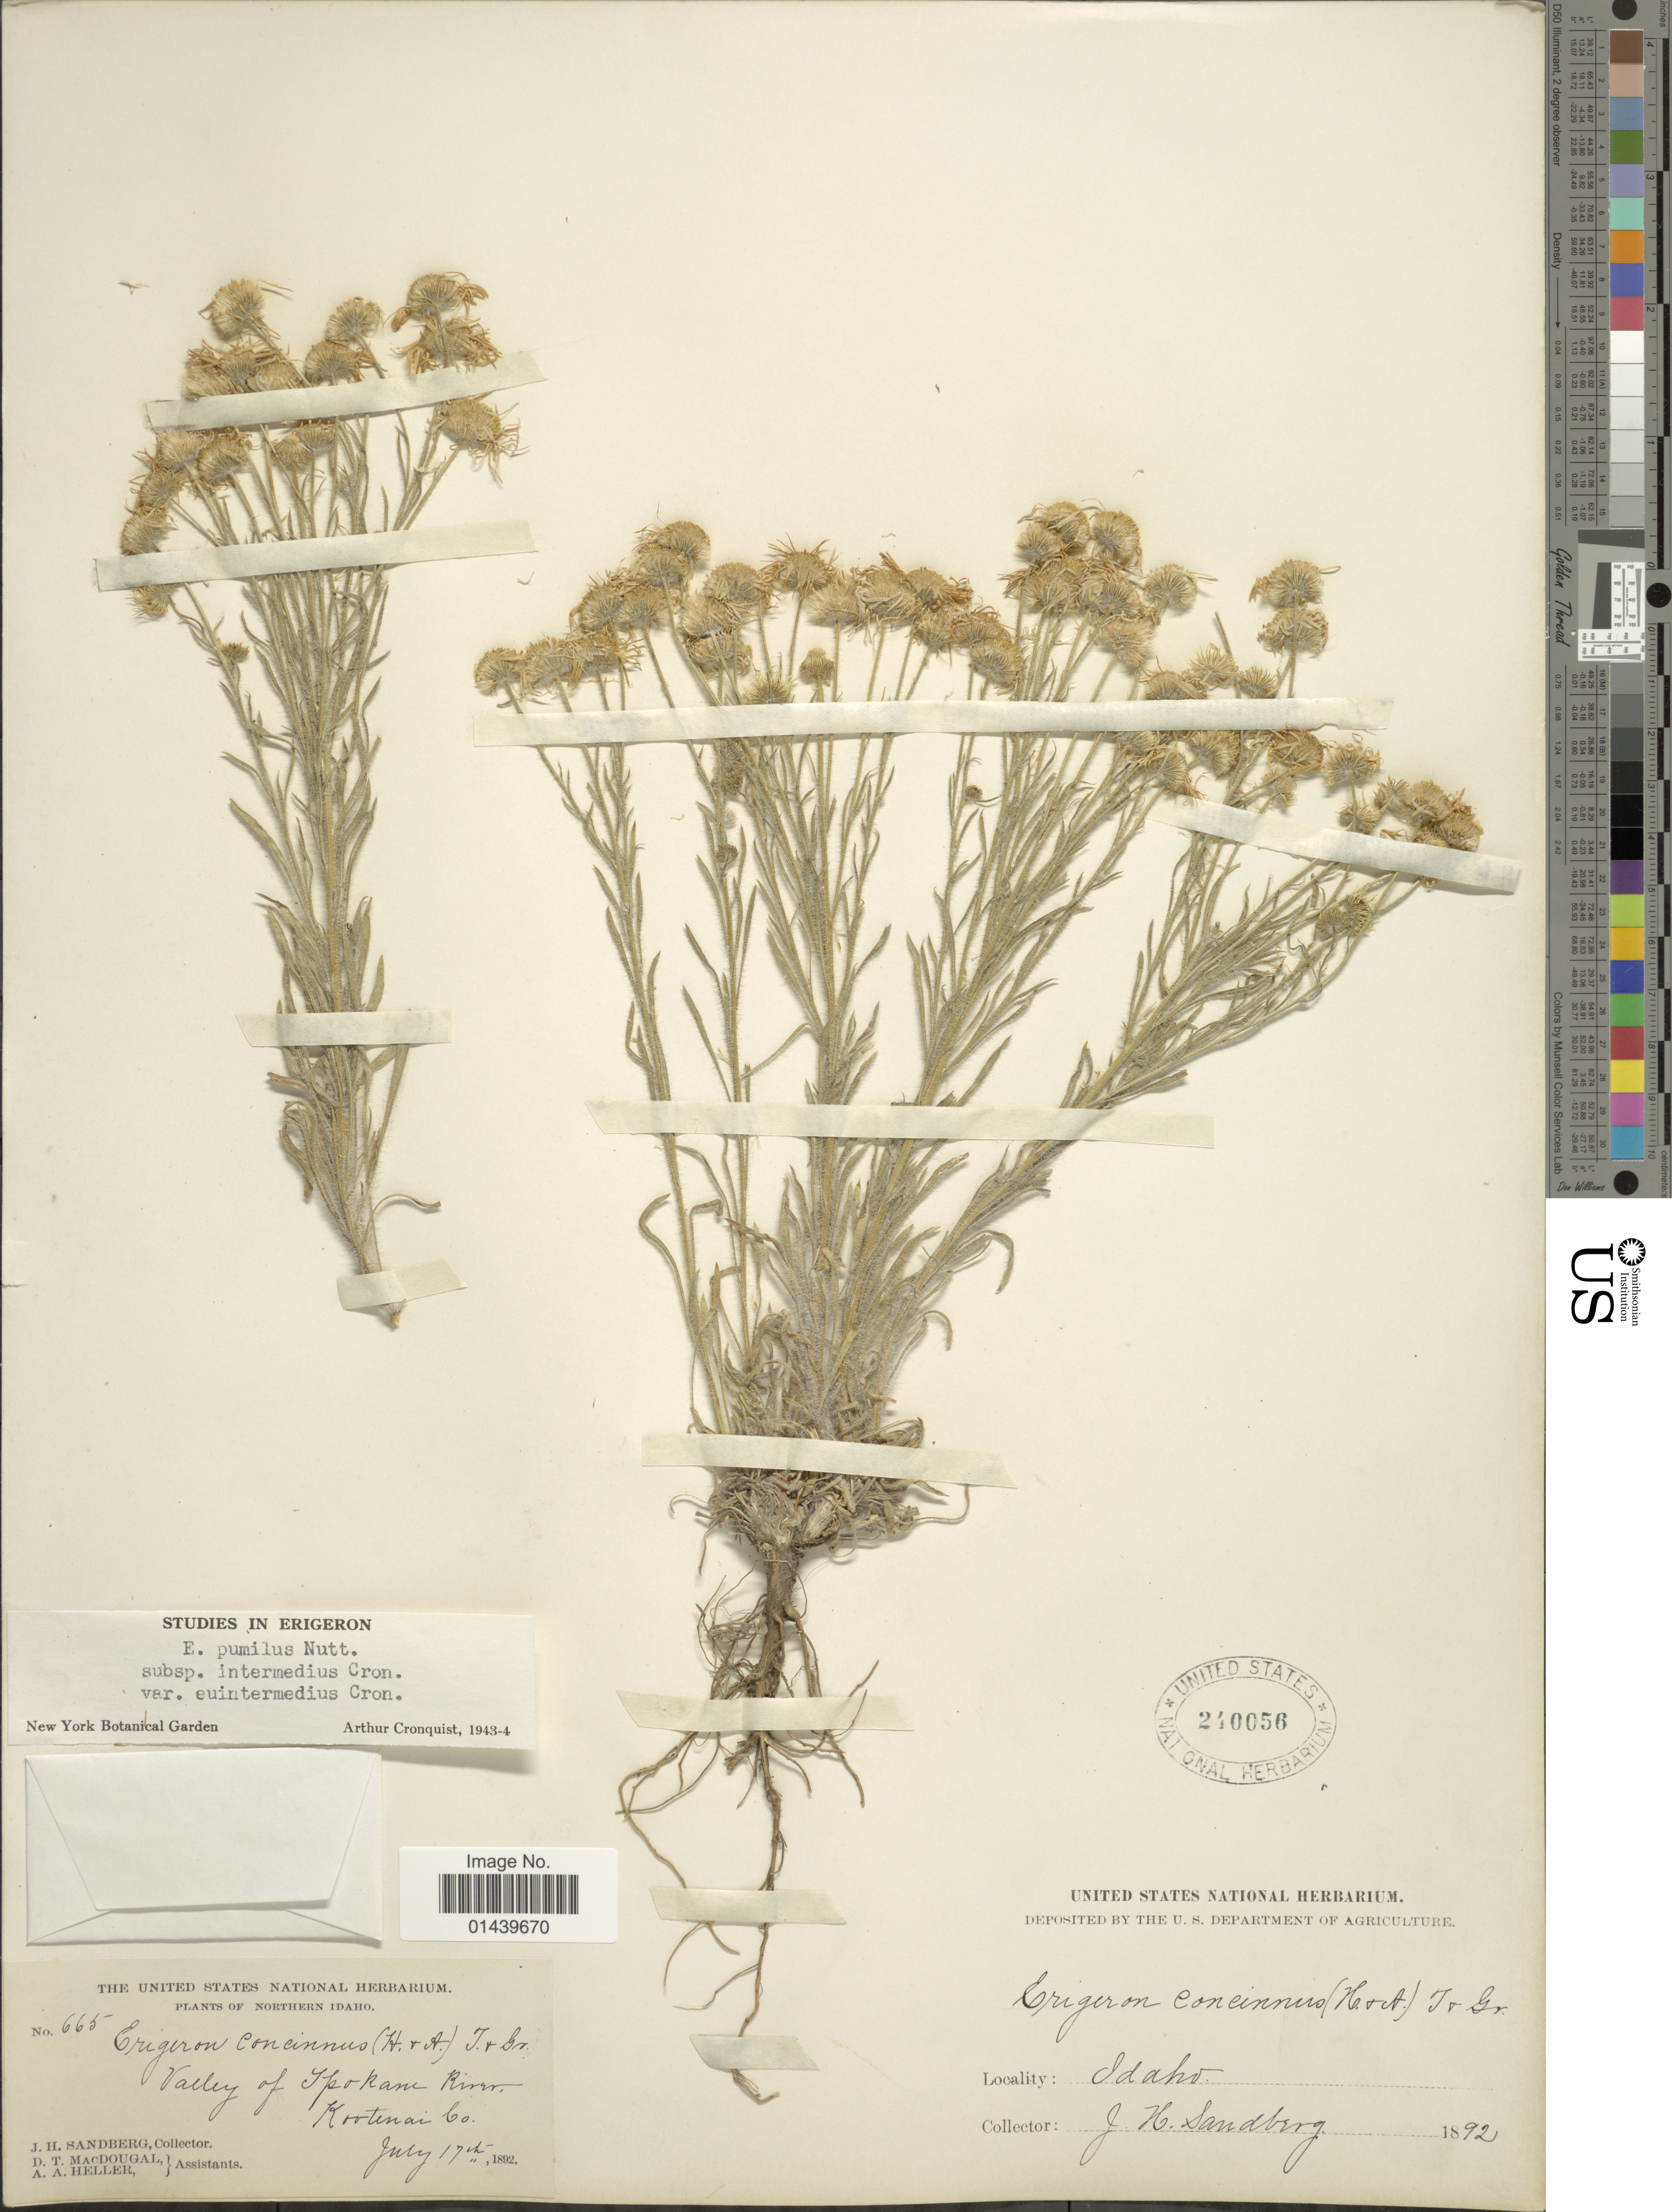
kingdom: Plantae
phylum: Tracheophyta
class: Magnoliopsida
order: Asterales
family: Asteraceae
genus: Erigeron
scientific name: Erigeron pumilus subsp. intermedius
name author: Cronq.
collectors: J. H. Sandberg, D. T. MacDougal & A. A. Heller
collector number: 665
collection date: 1892-07-17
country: United States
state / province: Idaho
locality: Northern Idaho. Valley of Ipokani River. Kootenai Co.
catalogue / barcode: US 240056